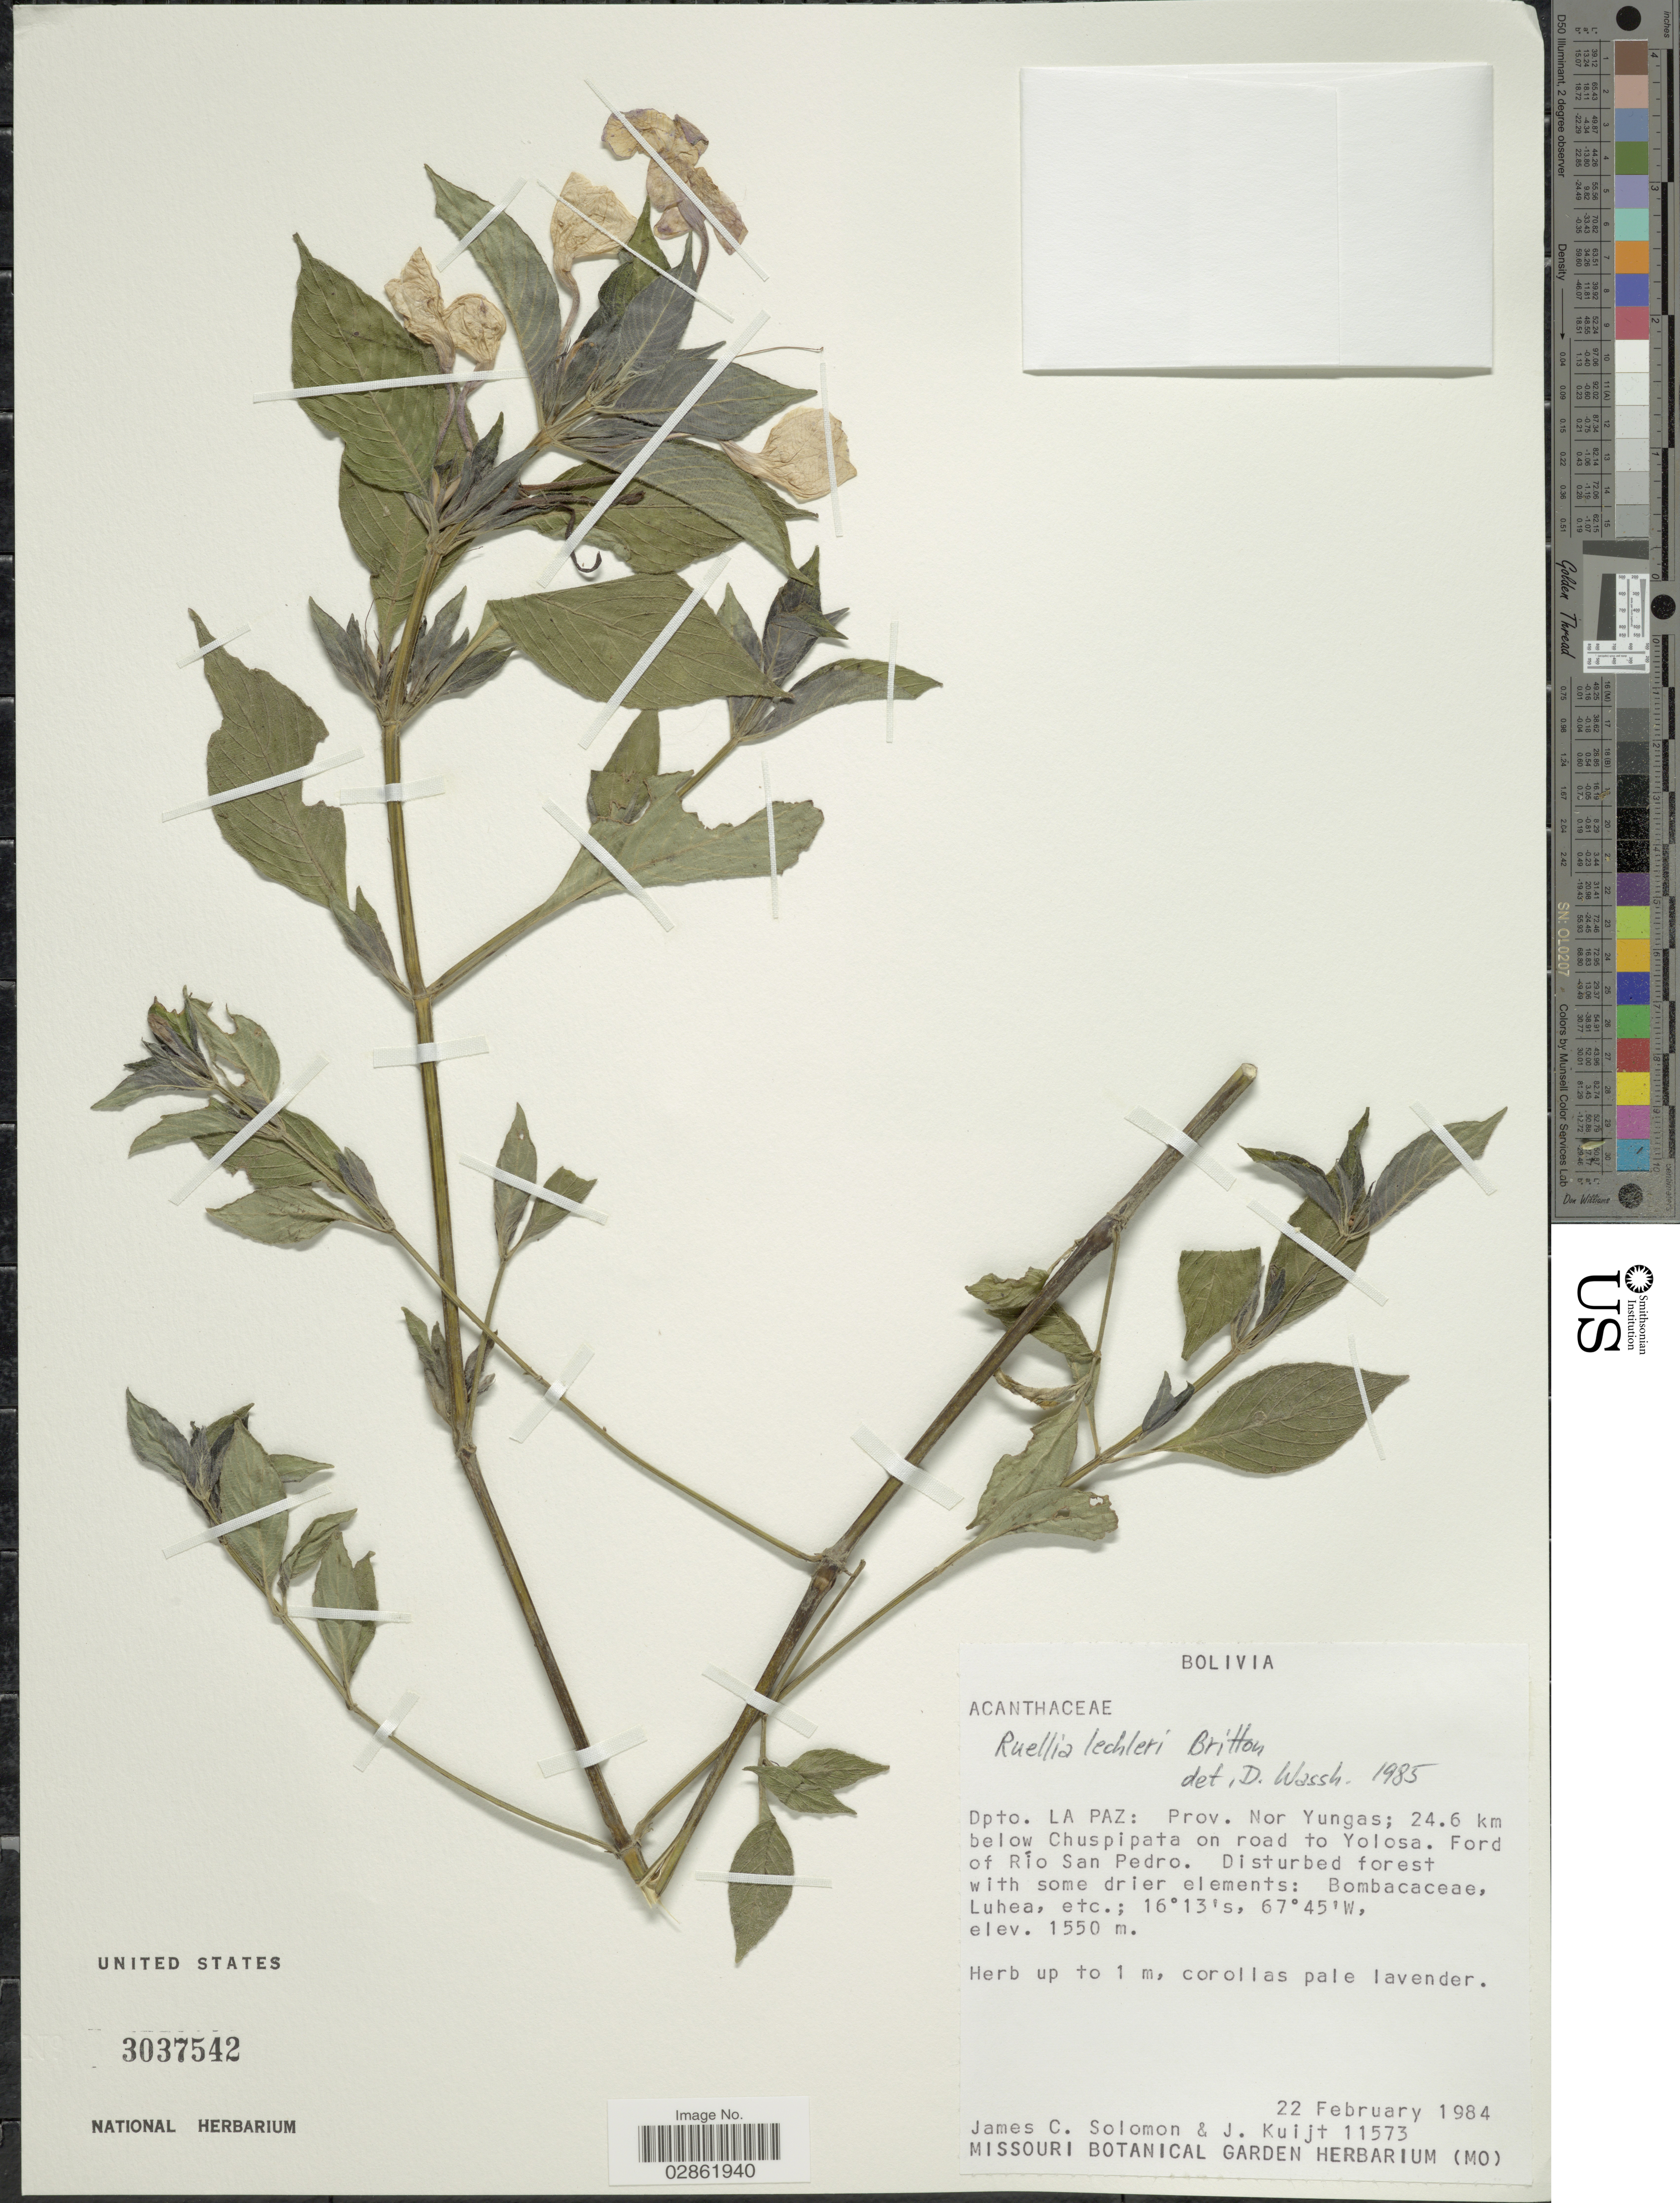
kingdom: Plantae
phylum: Tracheophyta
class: Magnoliopsida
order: Lamiales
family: Acanthaceae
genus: Ruellia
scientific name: Ruellia puri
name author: Mart. ex Nees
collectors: J. C. Solomon & J. Kuijt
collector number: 11573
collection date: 1984-02-22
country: Bolivia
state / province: La Paz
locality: Dpto. La Paz: Prov. Nor Yungas; 24.6 km below Chuspipata on road to Yolosa, Ford of Río San Pedro.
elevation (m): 1550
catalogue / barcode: US 3037542